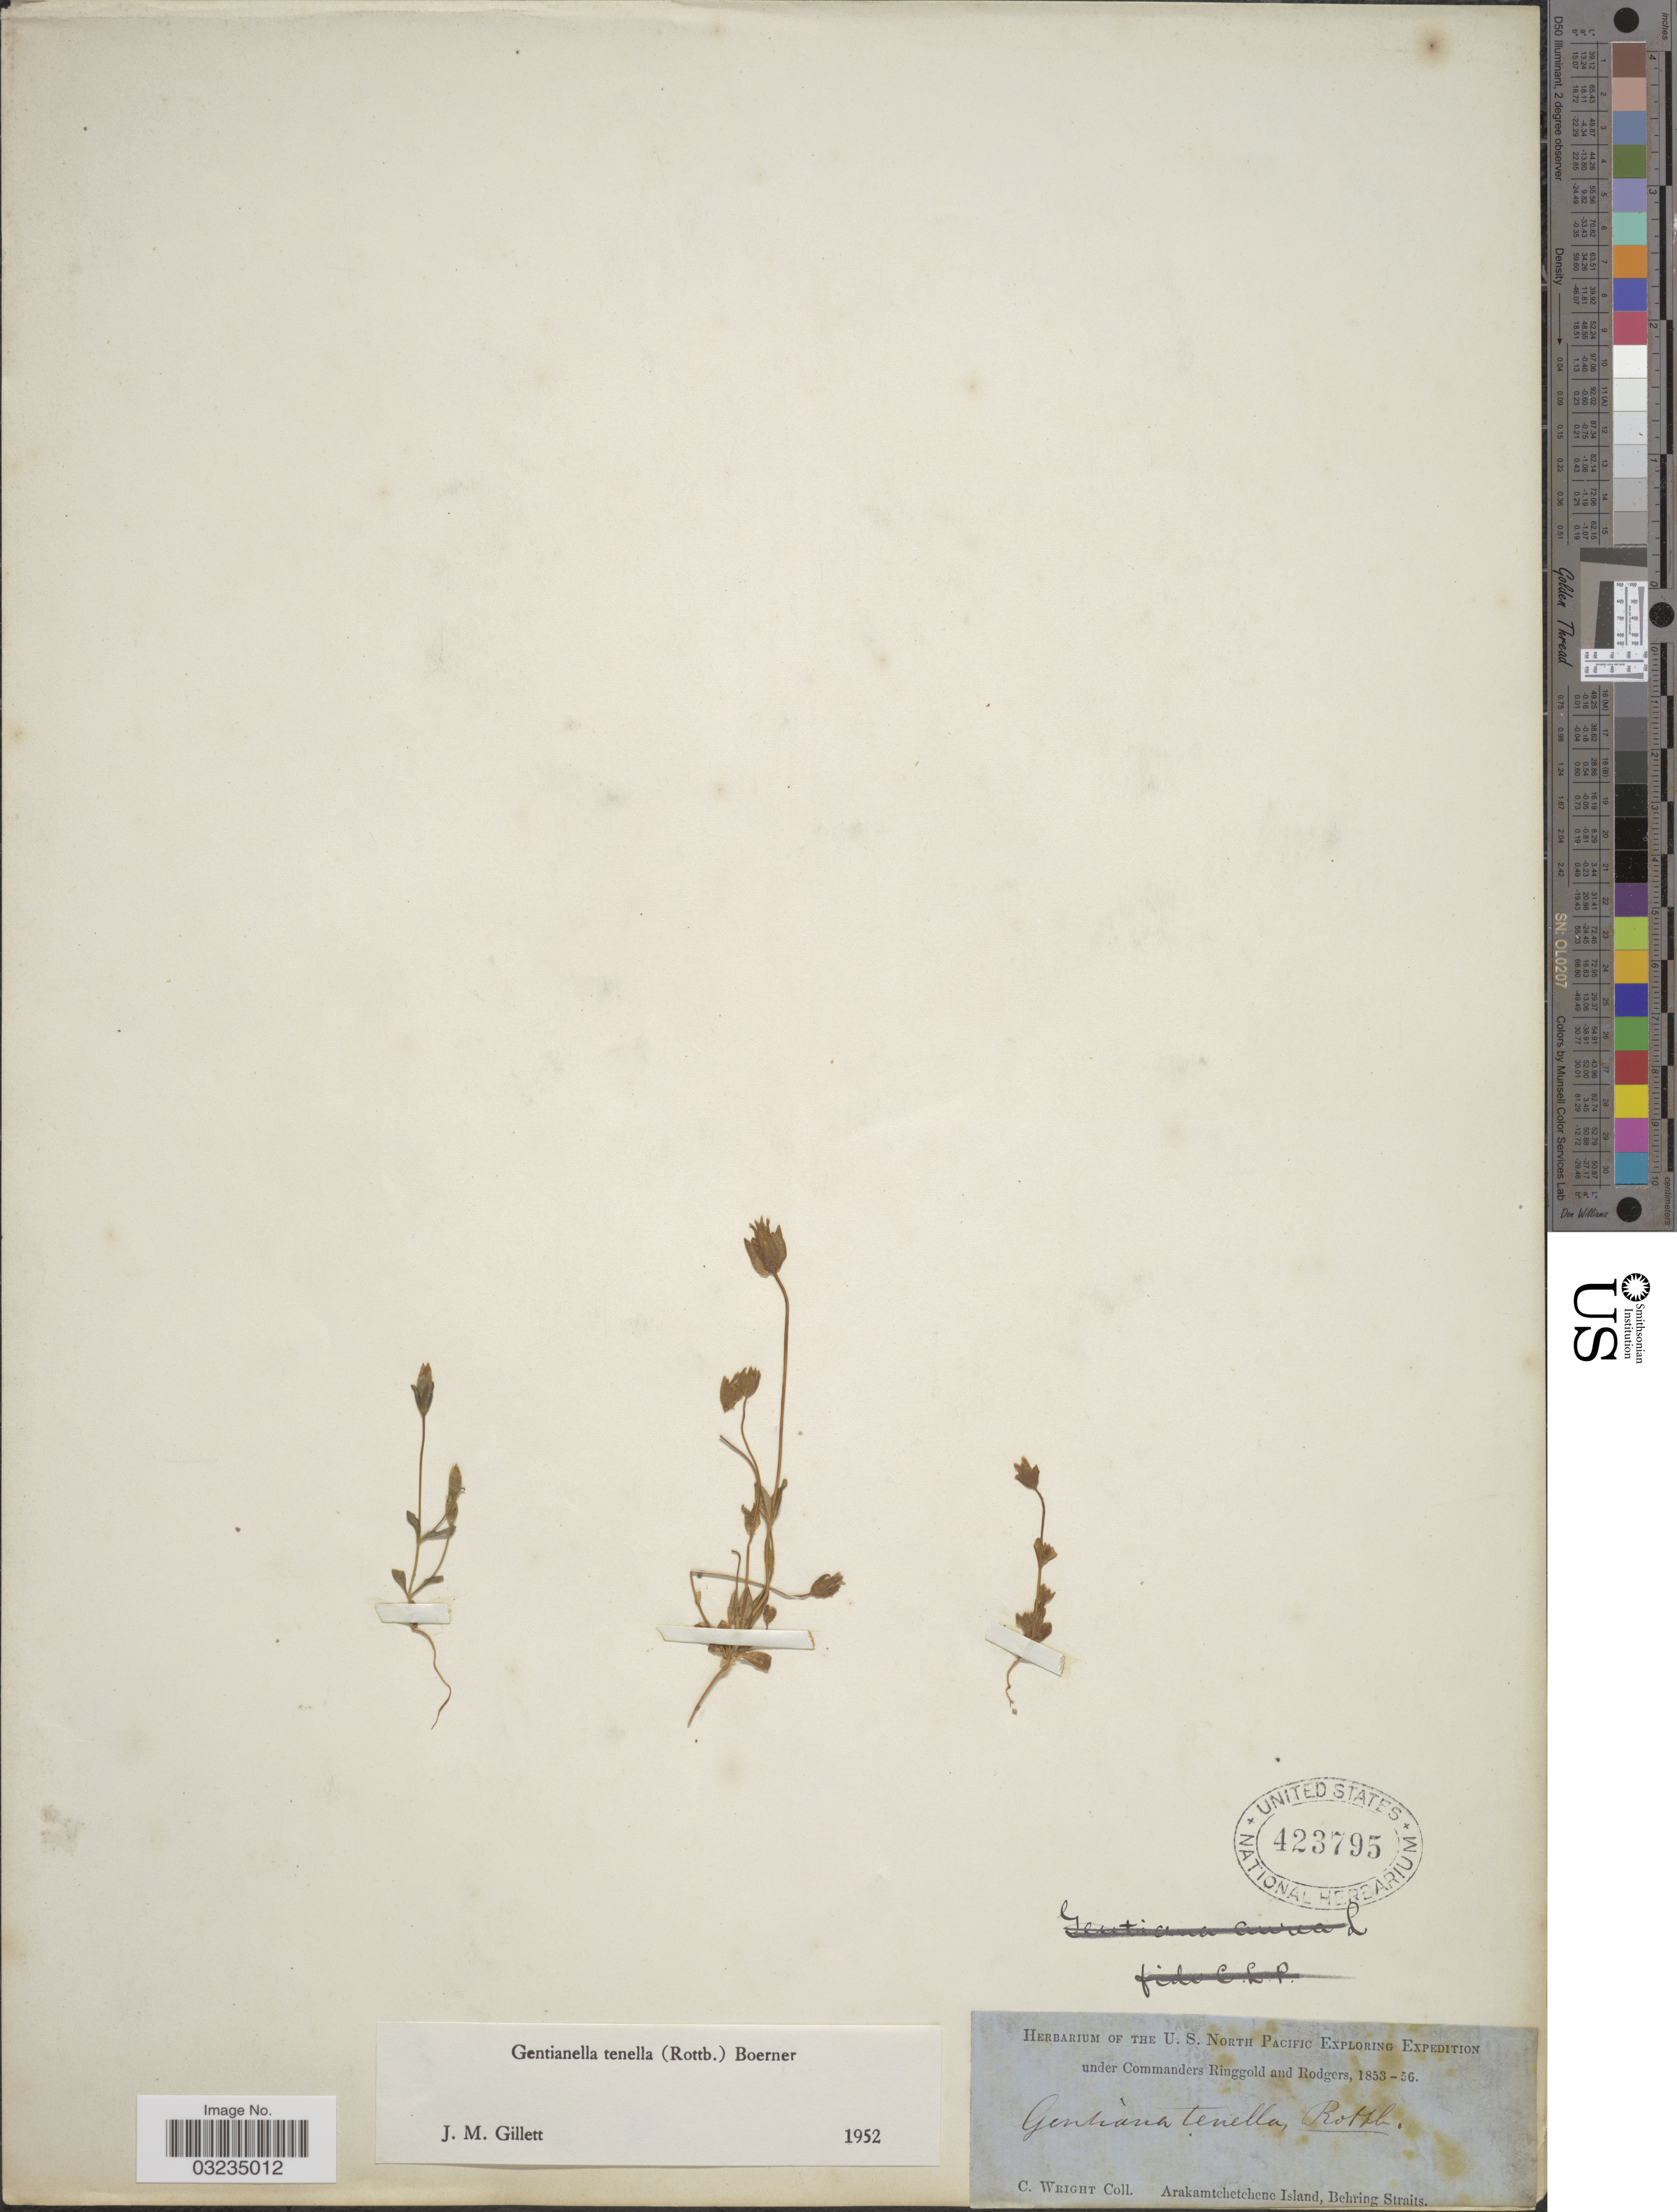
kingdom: Plantae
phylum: Tracheophyta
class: Magnoliopsida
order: Gentianales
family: Gentianaceae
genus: Gentiana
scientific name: Gentiana tenella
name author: Rottb.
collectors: C. Wright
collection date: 1853/1856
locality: Arakamtchetchene Island, Behring Straits.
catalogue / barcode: US 423795